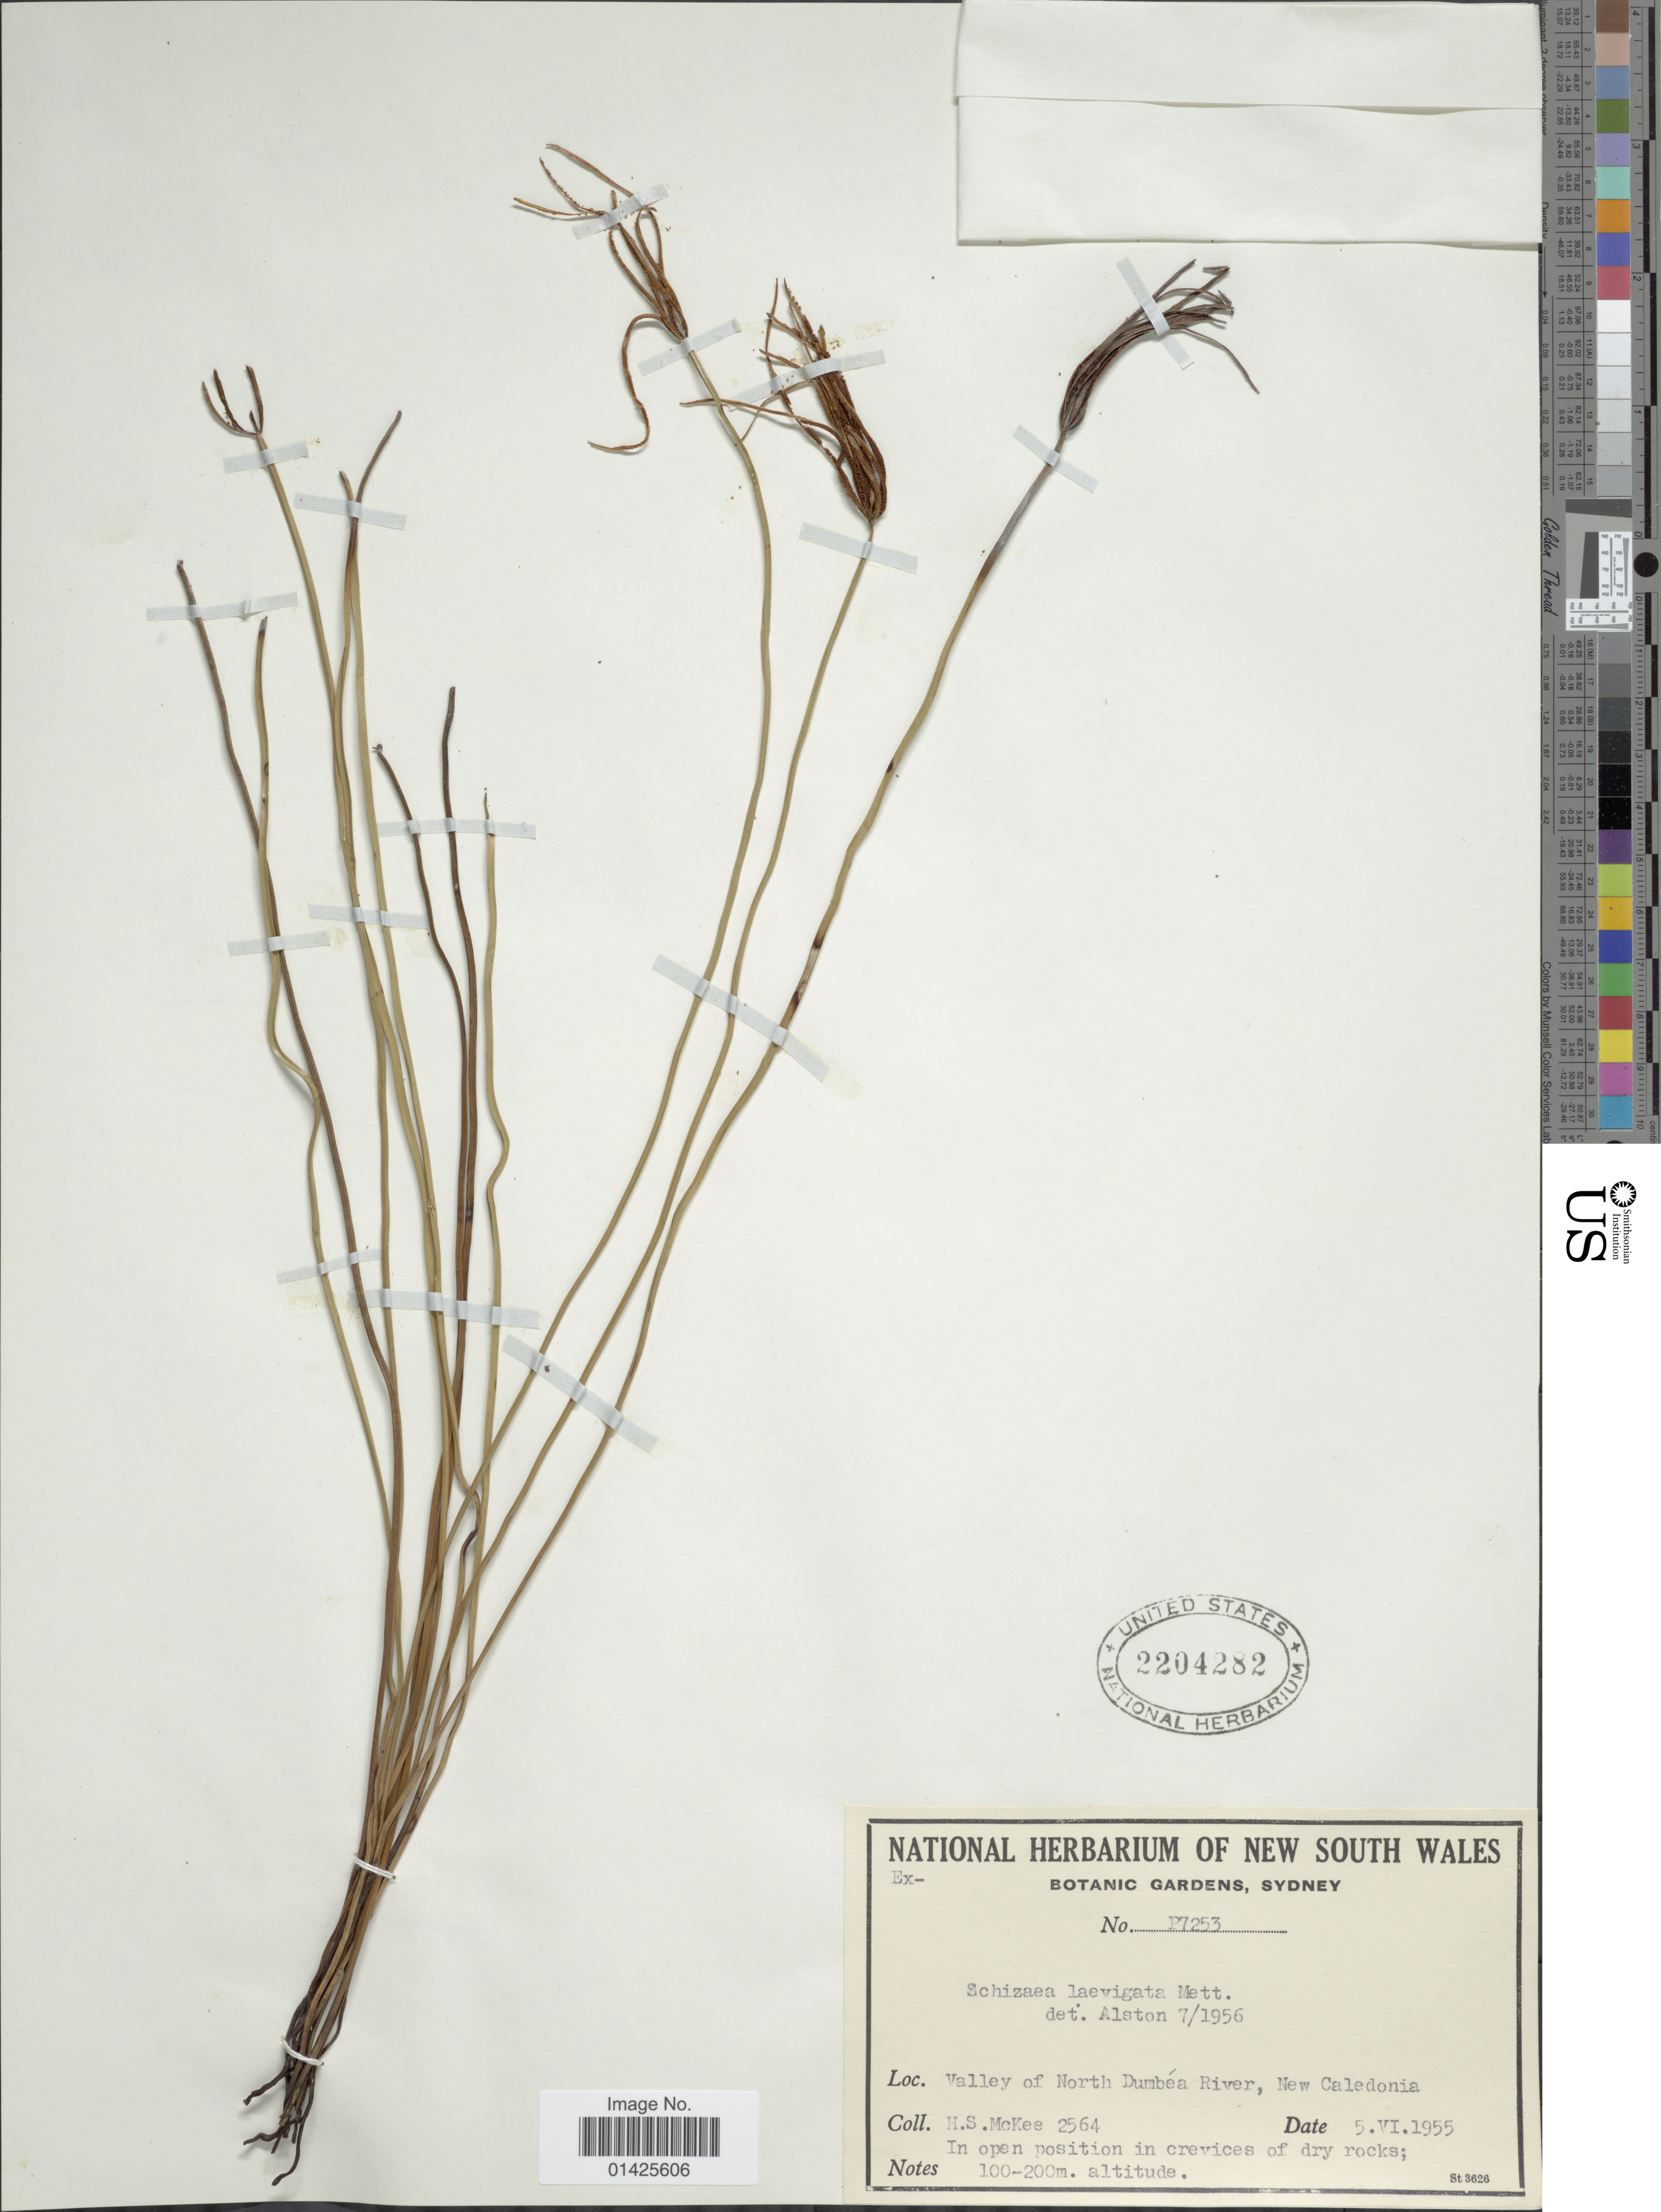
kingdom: Plantae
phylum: Tracheophyta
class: Polypodiopsida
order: Schizaeales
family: Schizaeaceae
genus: Actinostachys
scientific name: Actinostachys laevigata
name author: (Mett.) C.F. Reed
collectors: H. S. McKee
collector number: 2564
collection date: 1955-06-05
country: New Caledonia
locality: Valley of North Dumbea River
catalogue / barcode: US 2204282